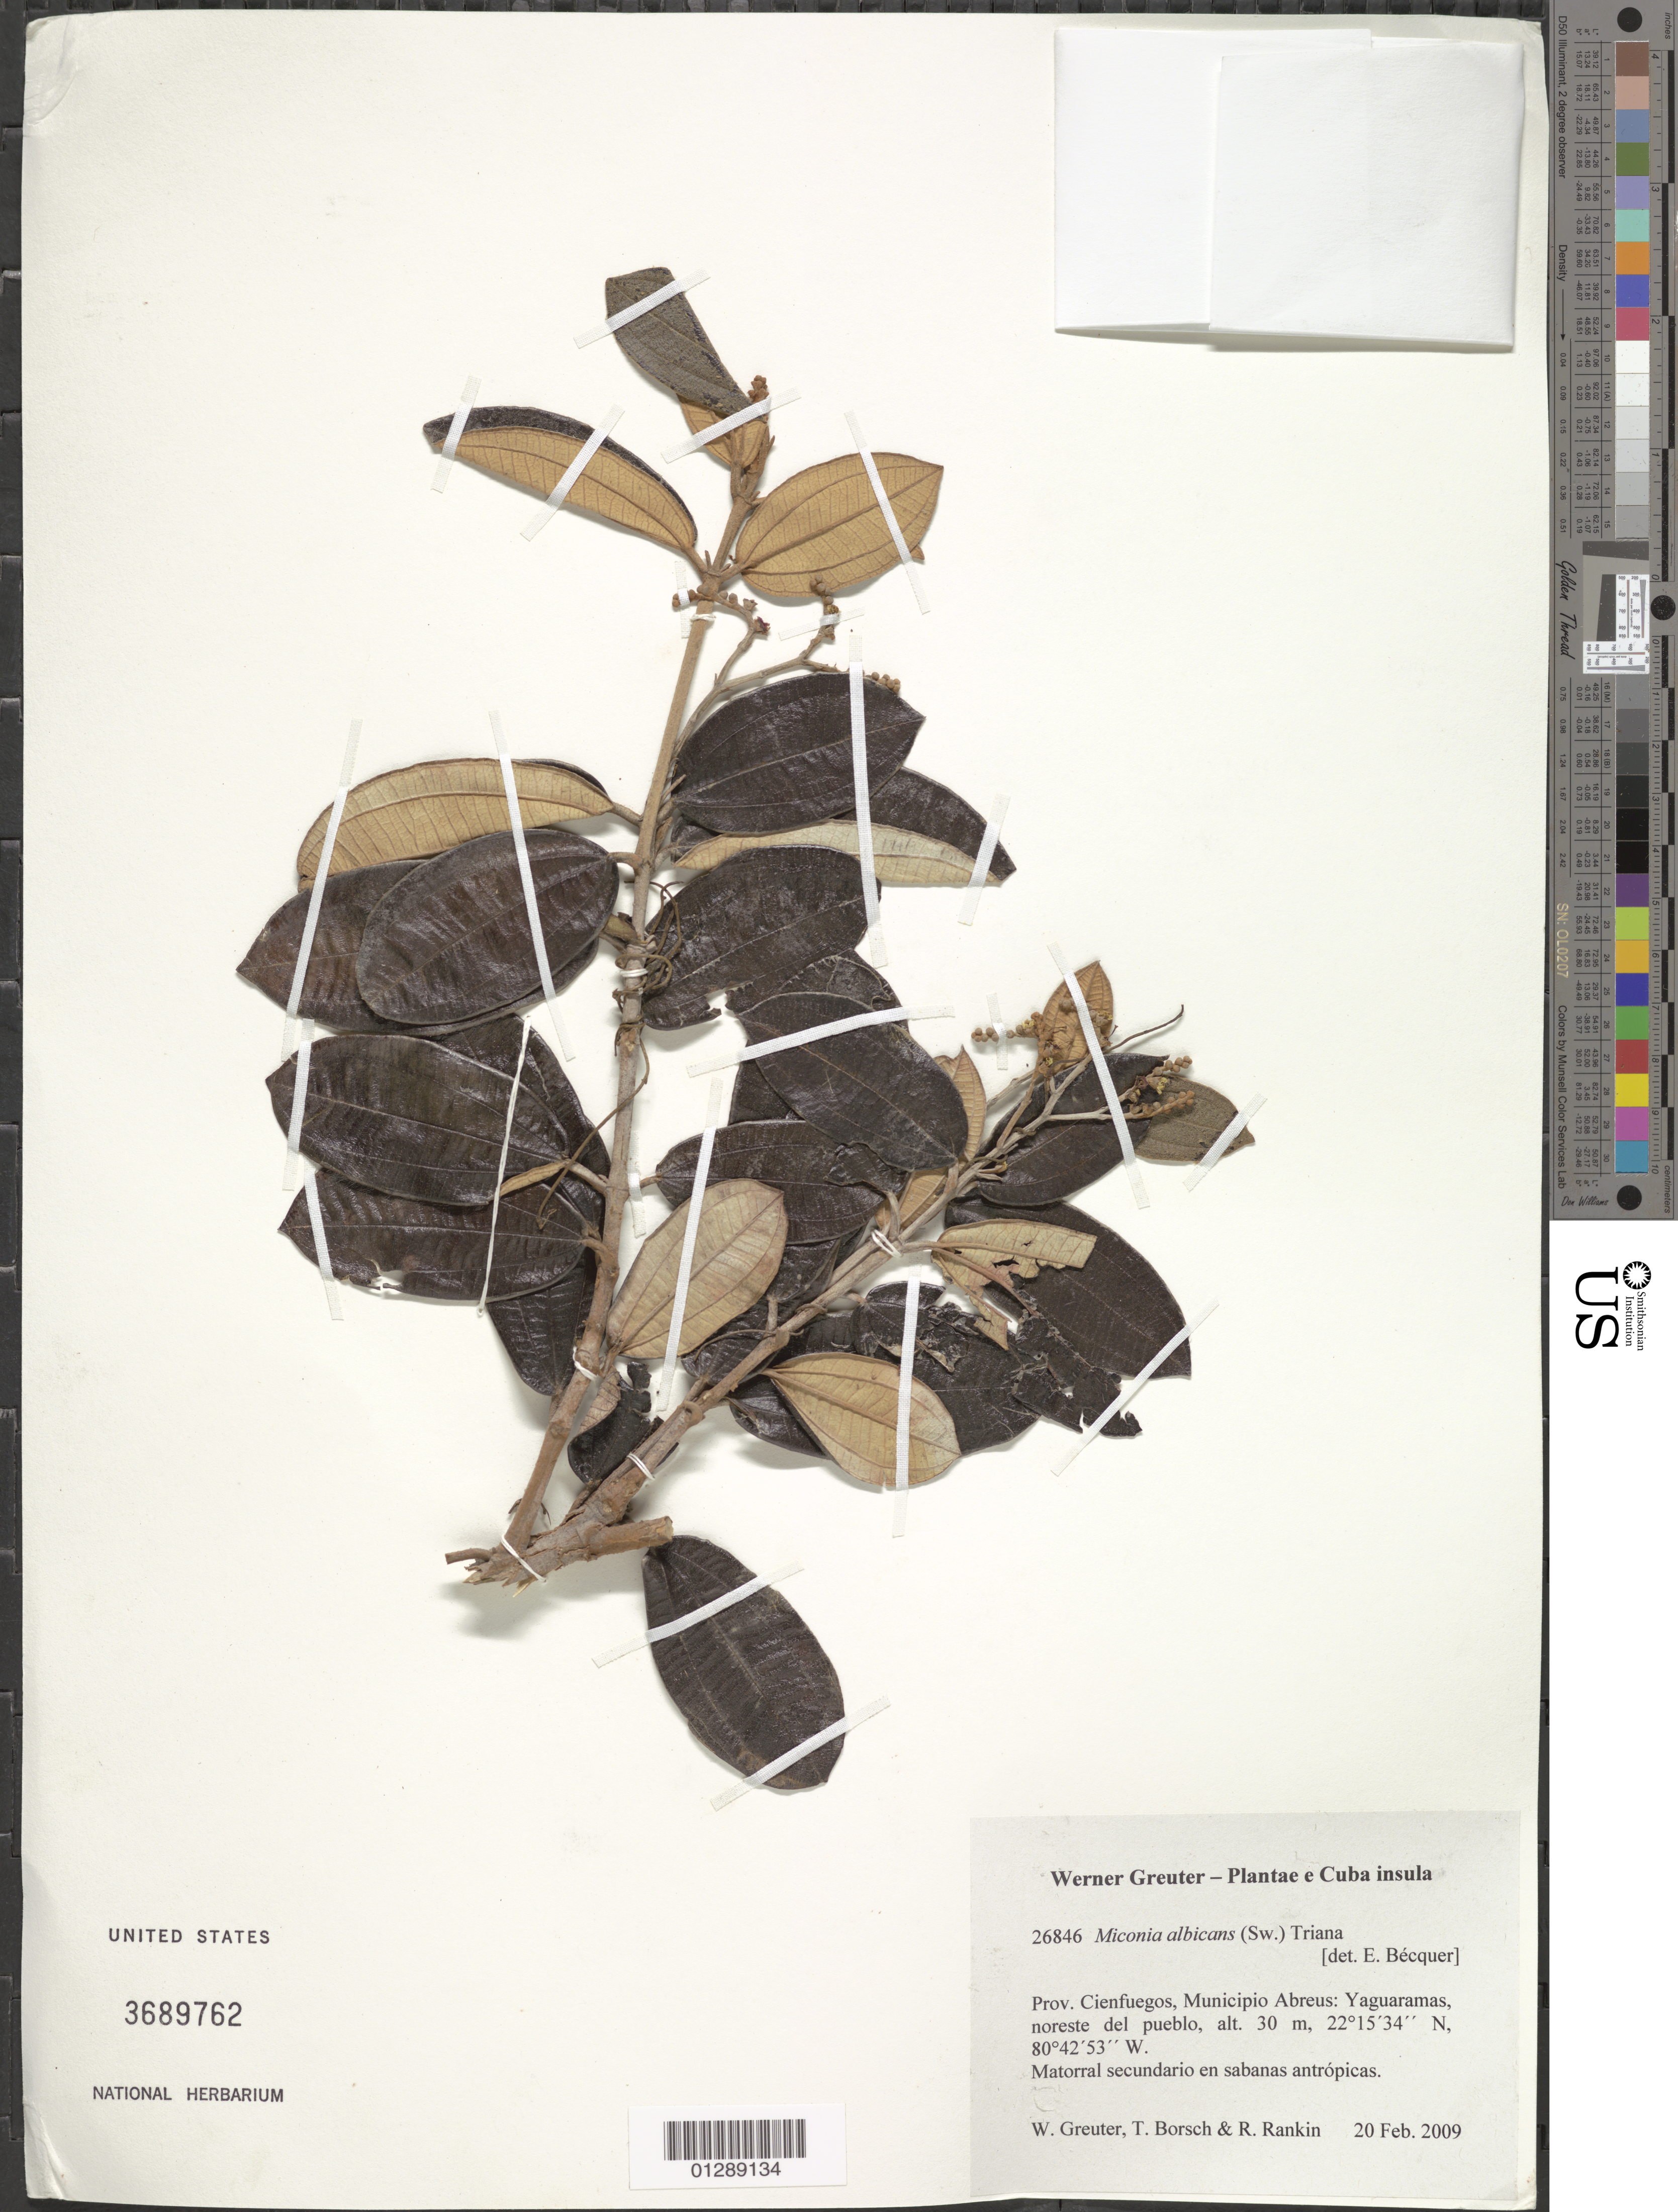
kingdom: Plantae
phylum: Tracheophyta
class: Magnoliopsida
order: Myrtales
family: Melastomataceae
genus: Miconia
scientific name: Miconia albicans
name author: (Sw.) Steud.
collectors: W. R. Greuter, T. Borsch & R. Rankin Rodriguez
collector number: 26846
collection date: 2009-02-20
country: Cuba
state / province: Cienfuegos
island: Cuba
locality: Municipio Abreus: Yaguaramas, noreste del pueblo.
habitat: Matorral secundario en sabanas antrópicas.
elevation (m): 30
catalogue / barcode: US 3689762